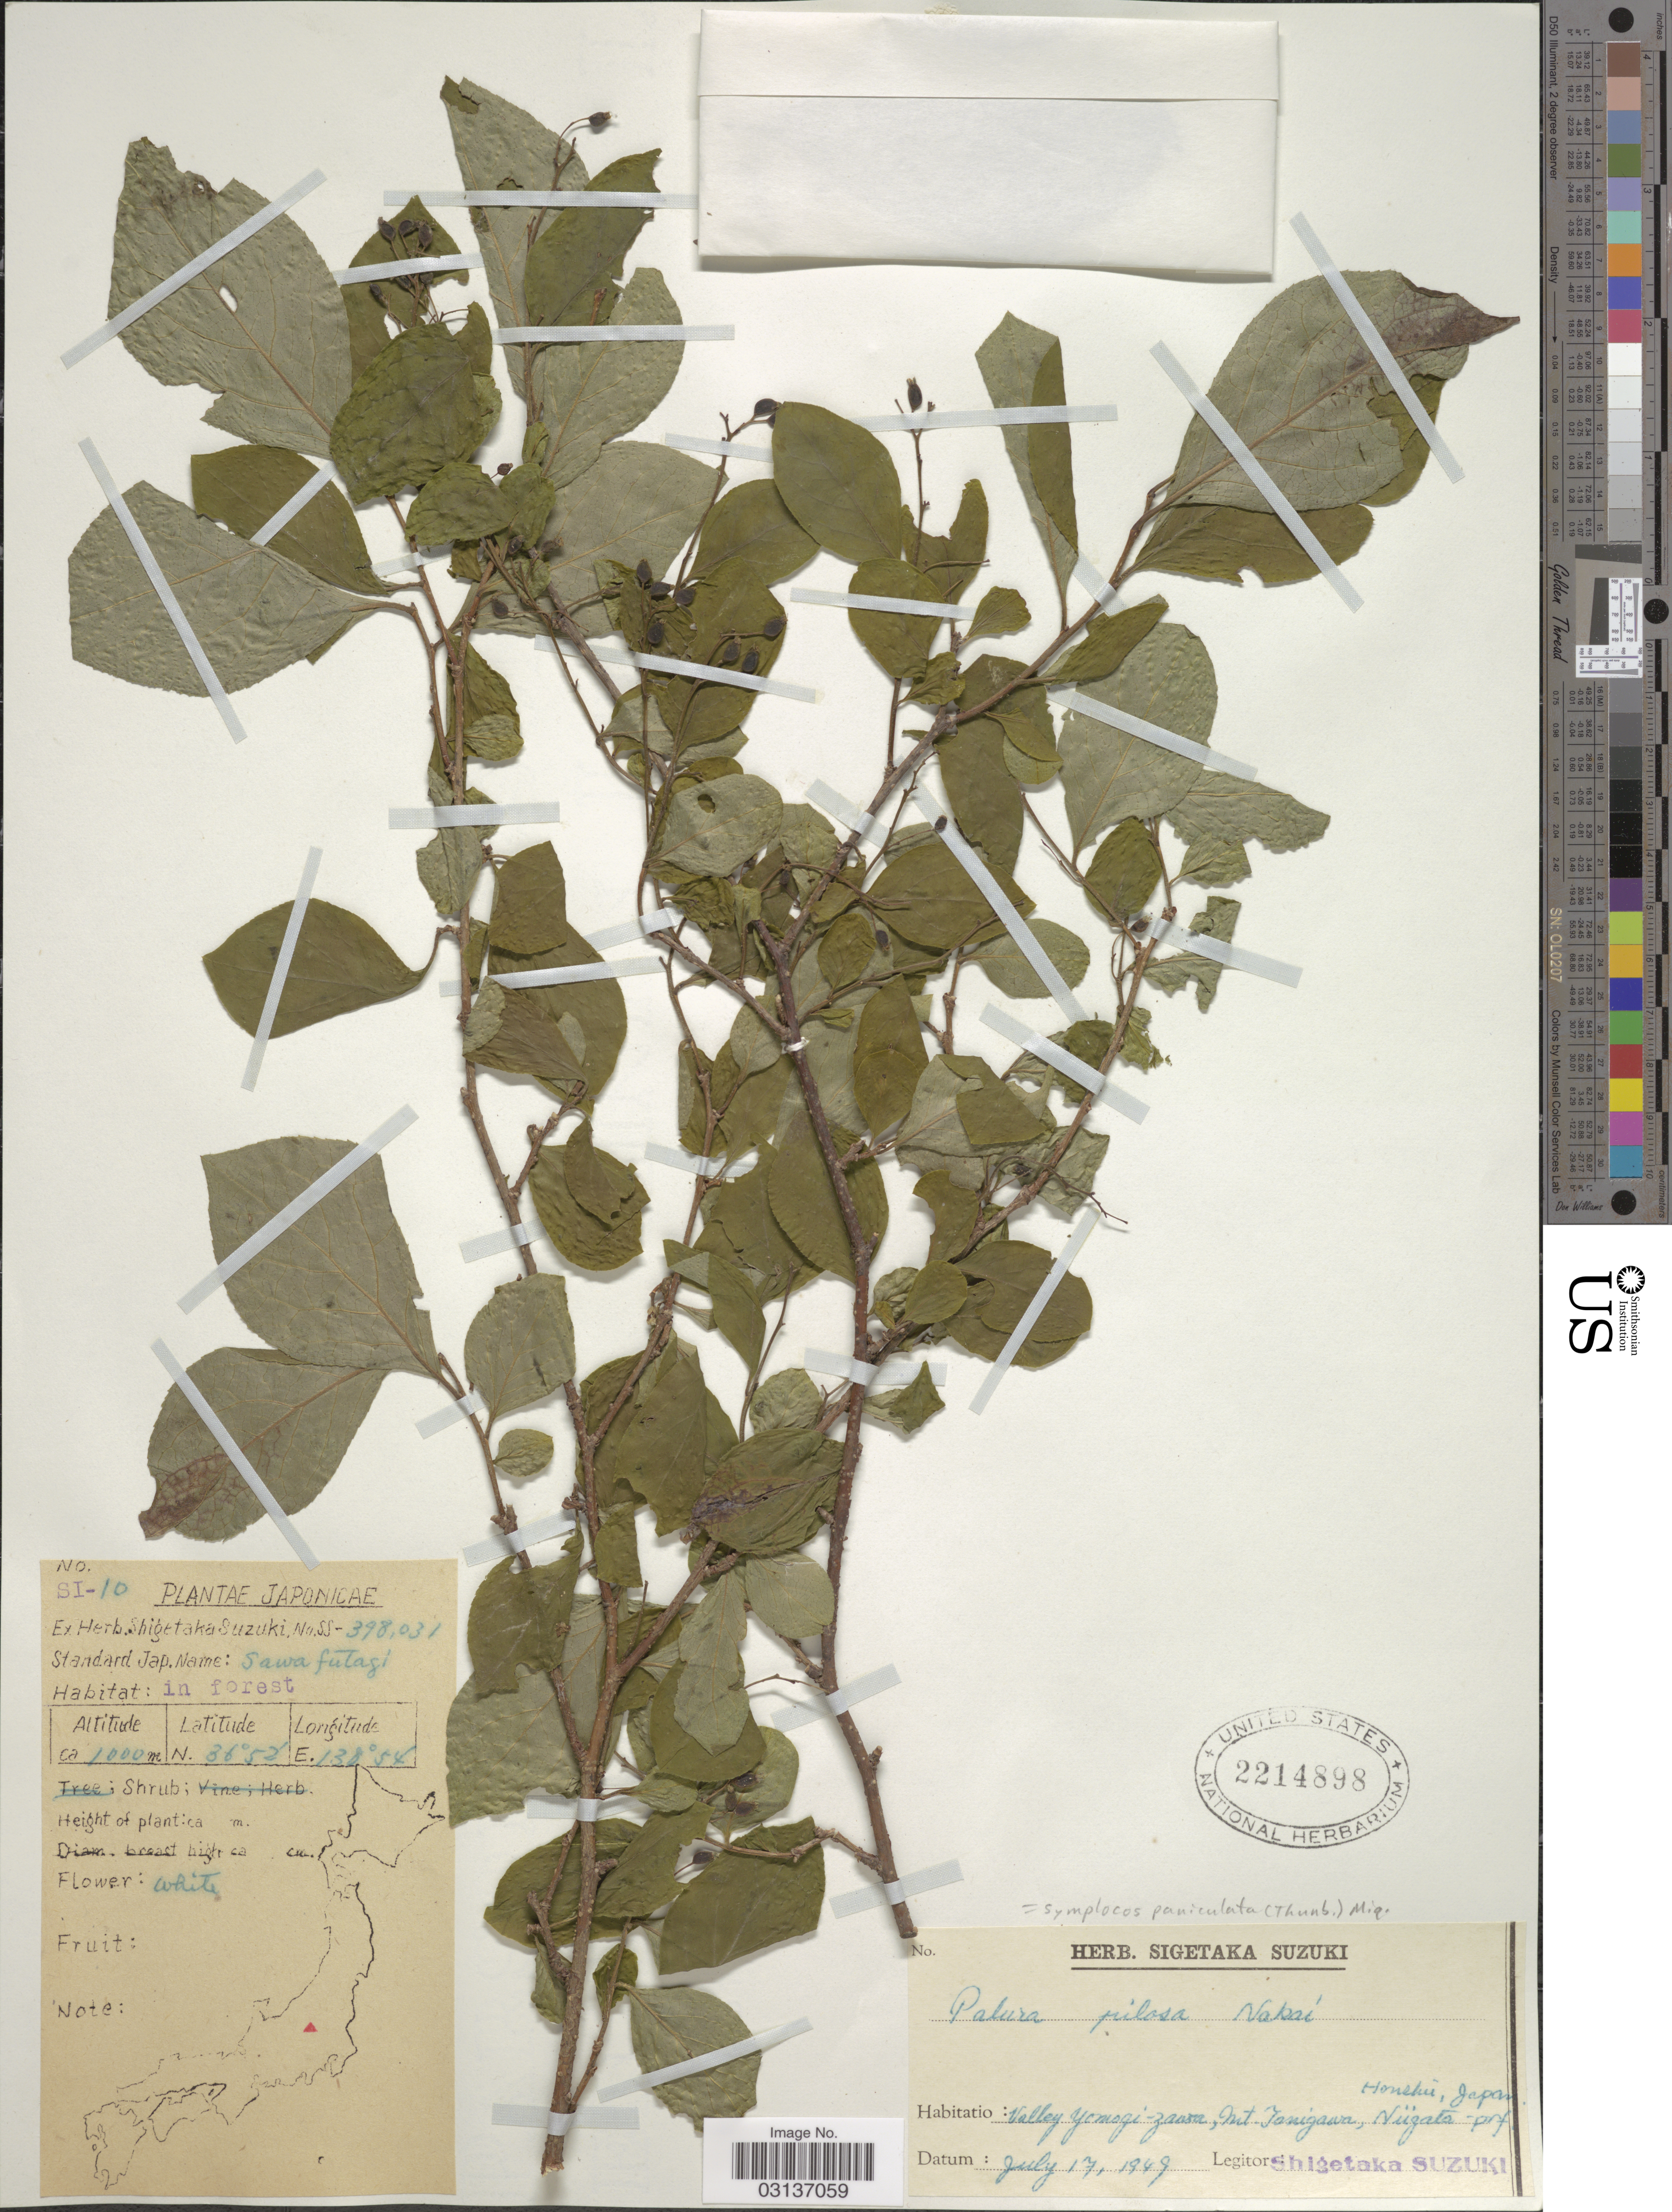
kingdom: Plantae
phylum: Tracheophyta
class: Magnoliopsida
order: Ericales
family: Symplocaceae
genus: Symplocos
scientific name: Symplocos paniculata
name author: Miq.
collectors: S. Suzuki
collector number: SI-10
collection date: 1949-07-17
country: Japan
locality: Valley Yomogi-zawa, Mt. Tanigawa, Niigata-pref. Honshú.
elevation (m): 1000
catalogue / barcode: US 2214898